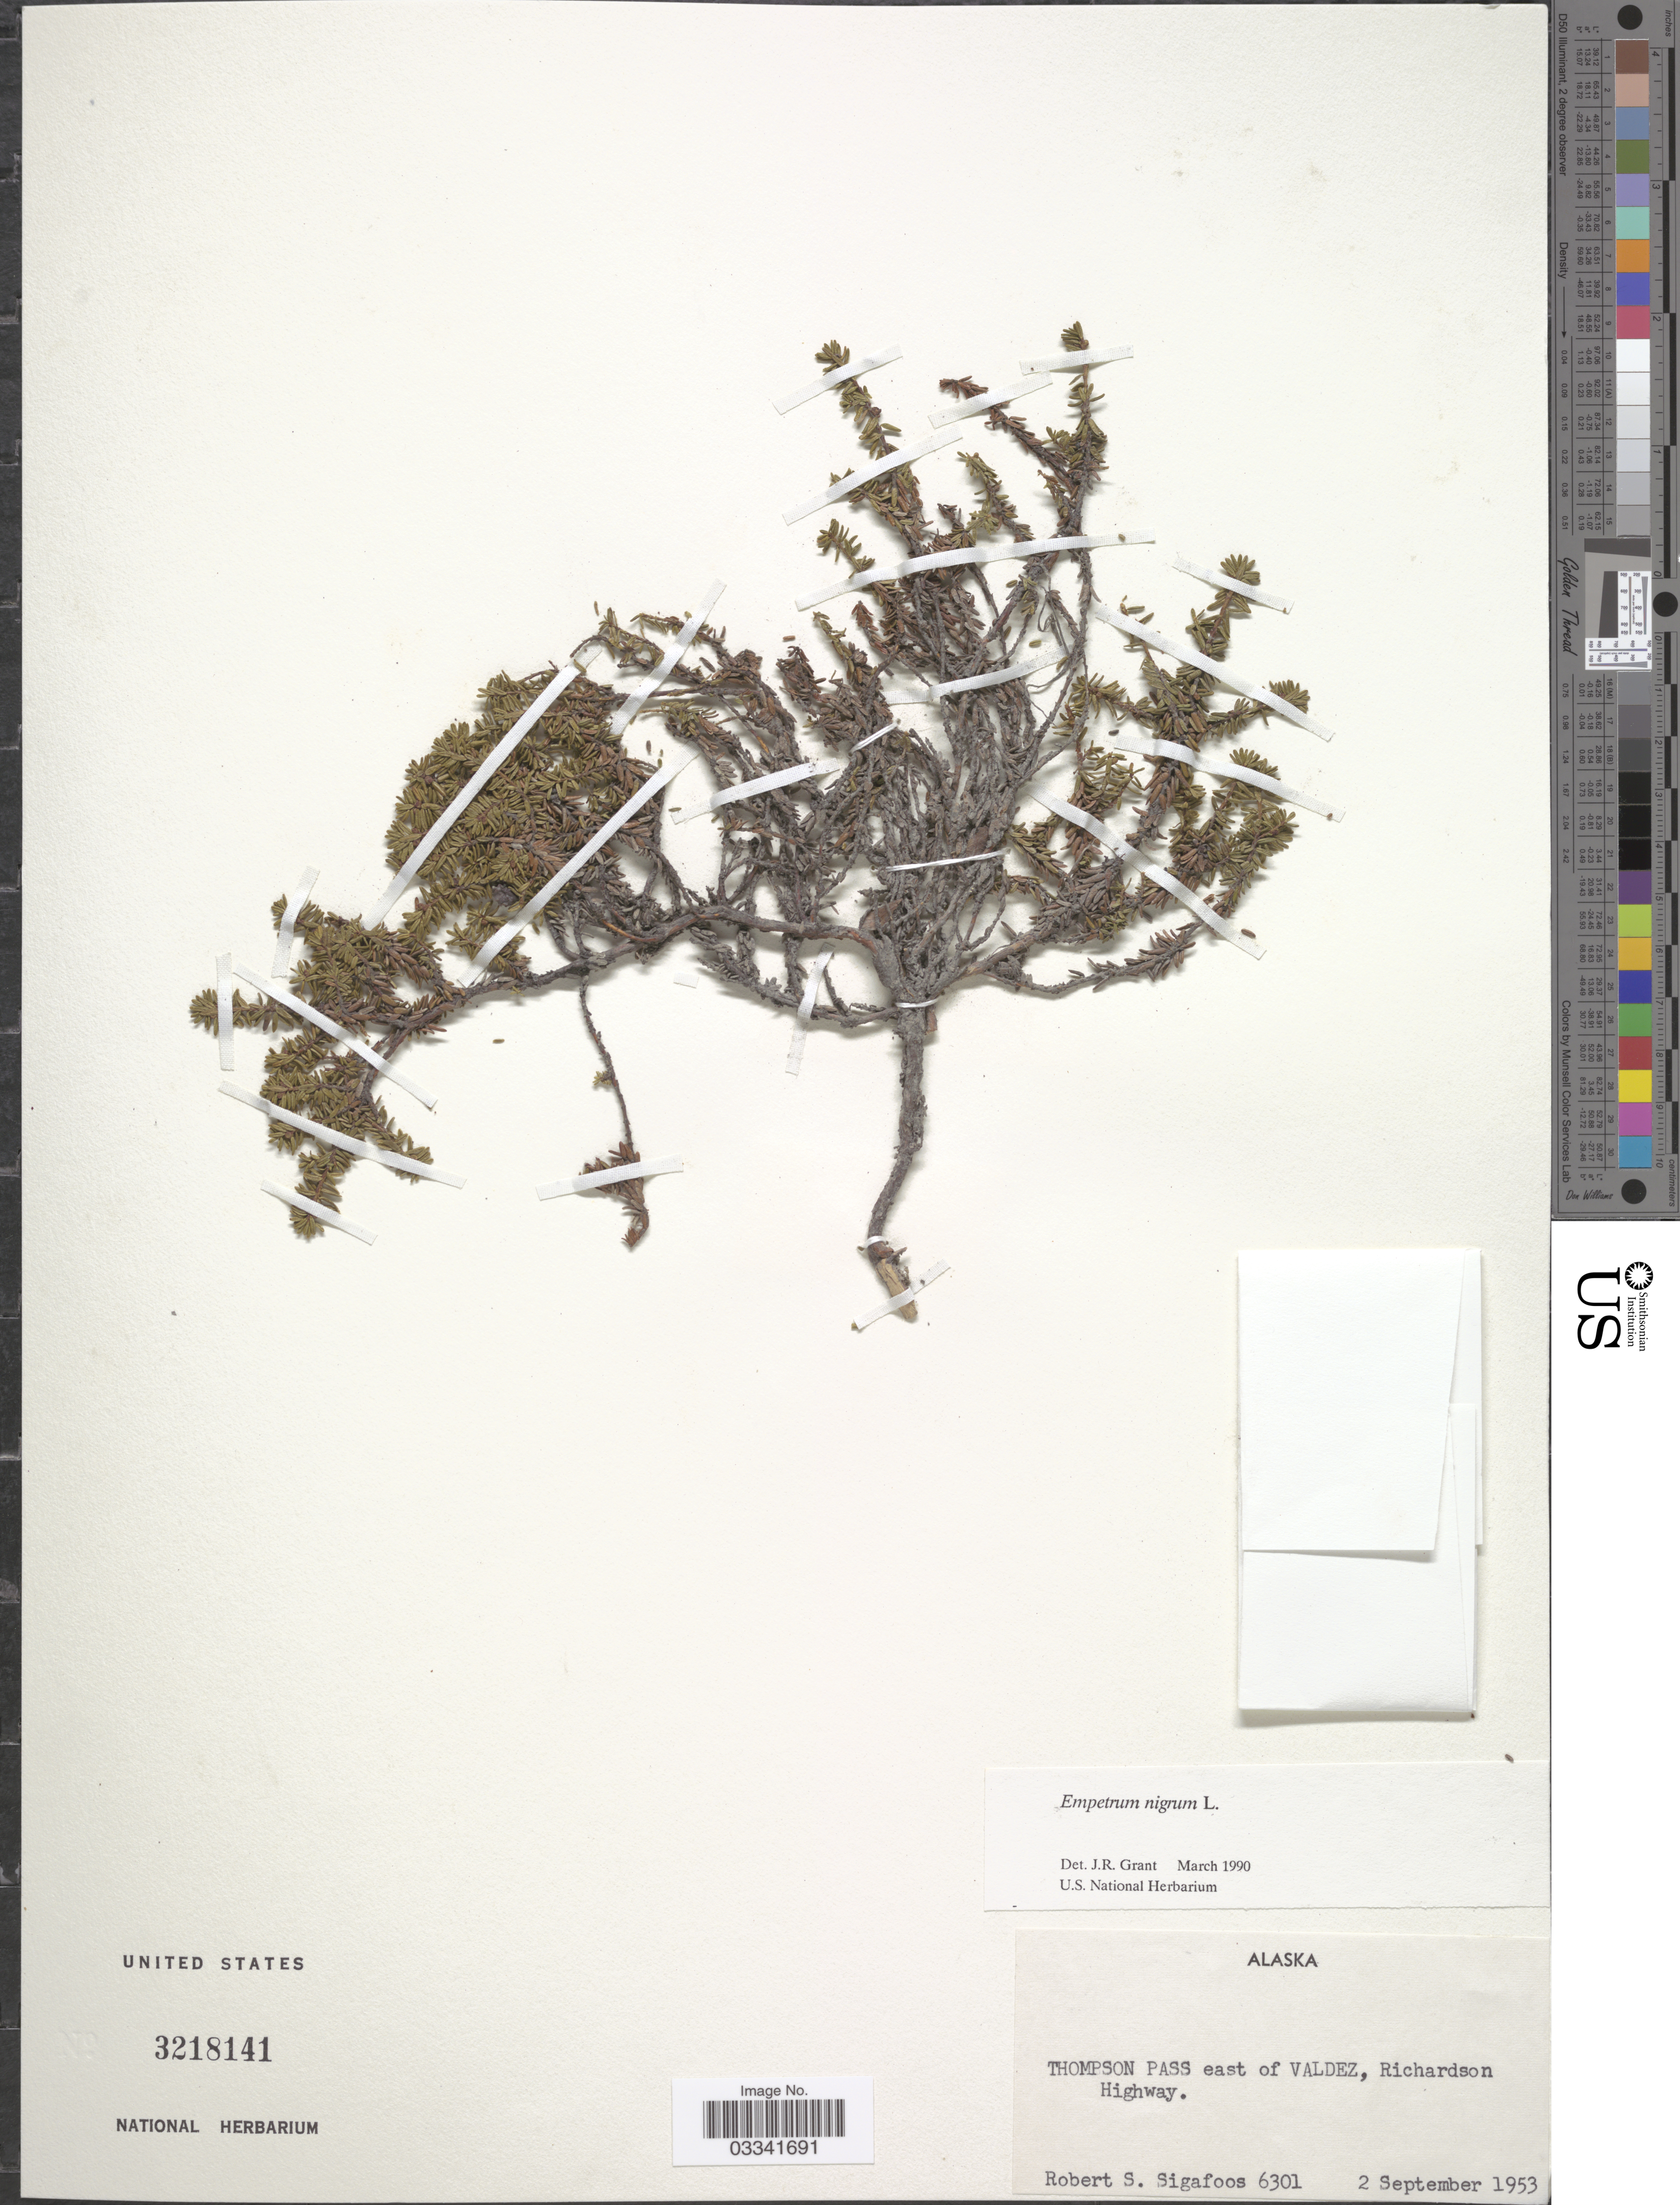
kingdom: Plantae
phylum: Tracheophyta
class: Magnoliopsida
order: Ericales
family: Ericaceae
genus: Empetrum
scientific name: Empetrum nigrum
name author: L.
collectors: R. Sigafoos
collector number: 6301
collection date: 1953-09-02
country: United States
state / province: Alaska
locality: Thompson Pass east of Valdez, Richardson Highway.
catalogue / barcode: US 3218141